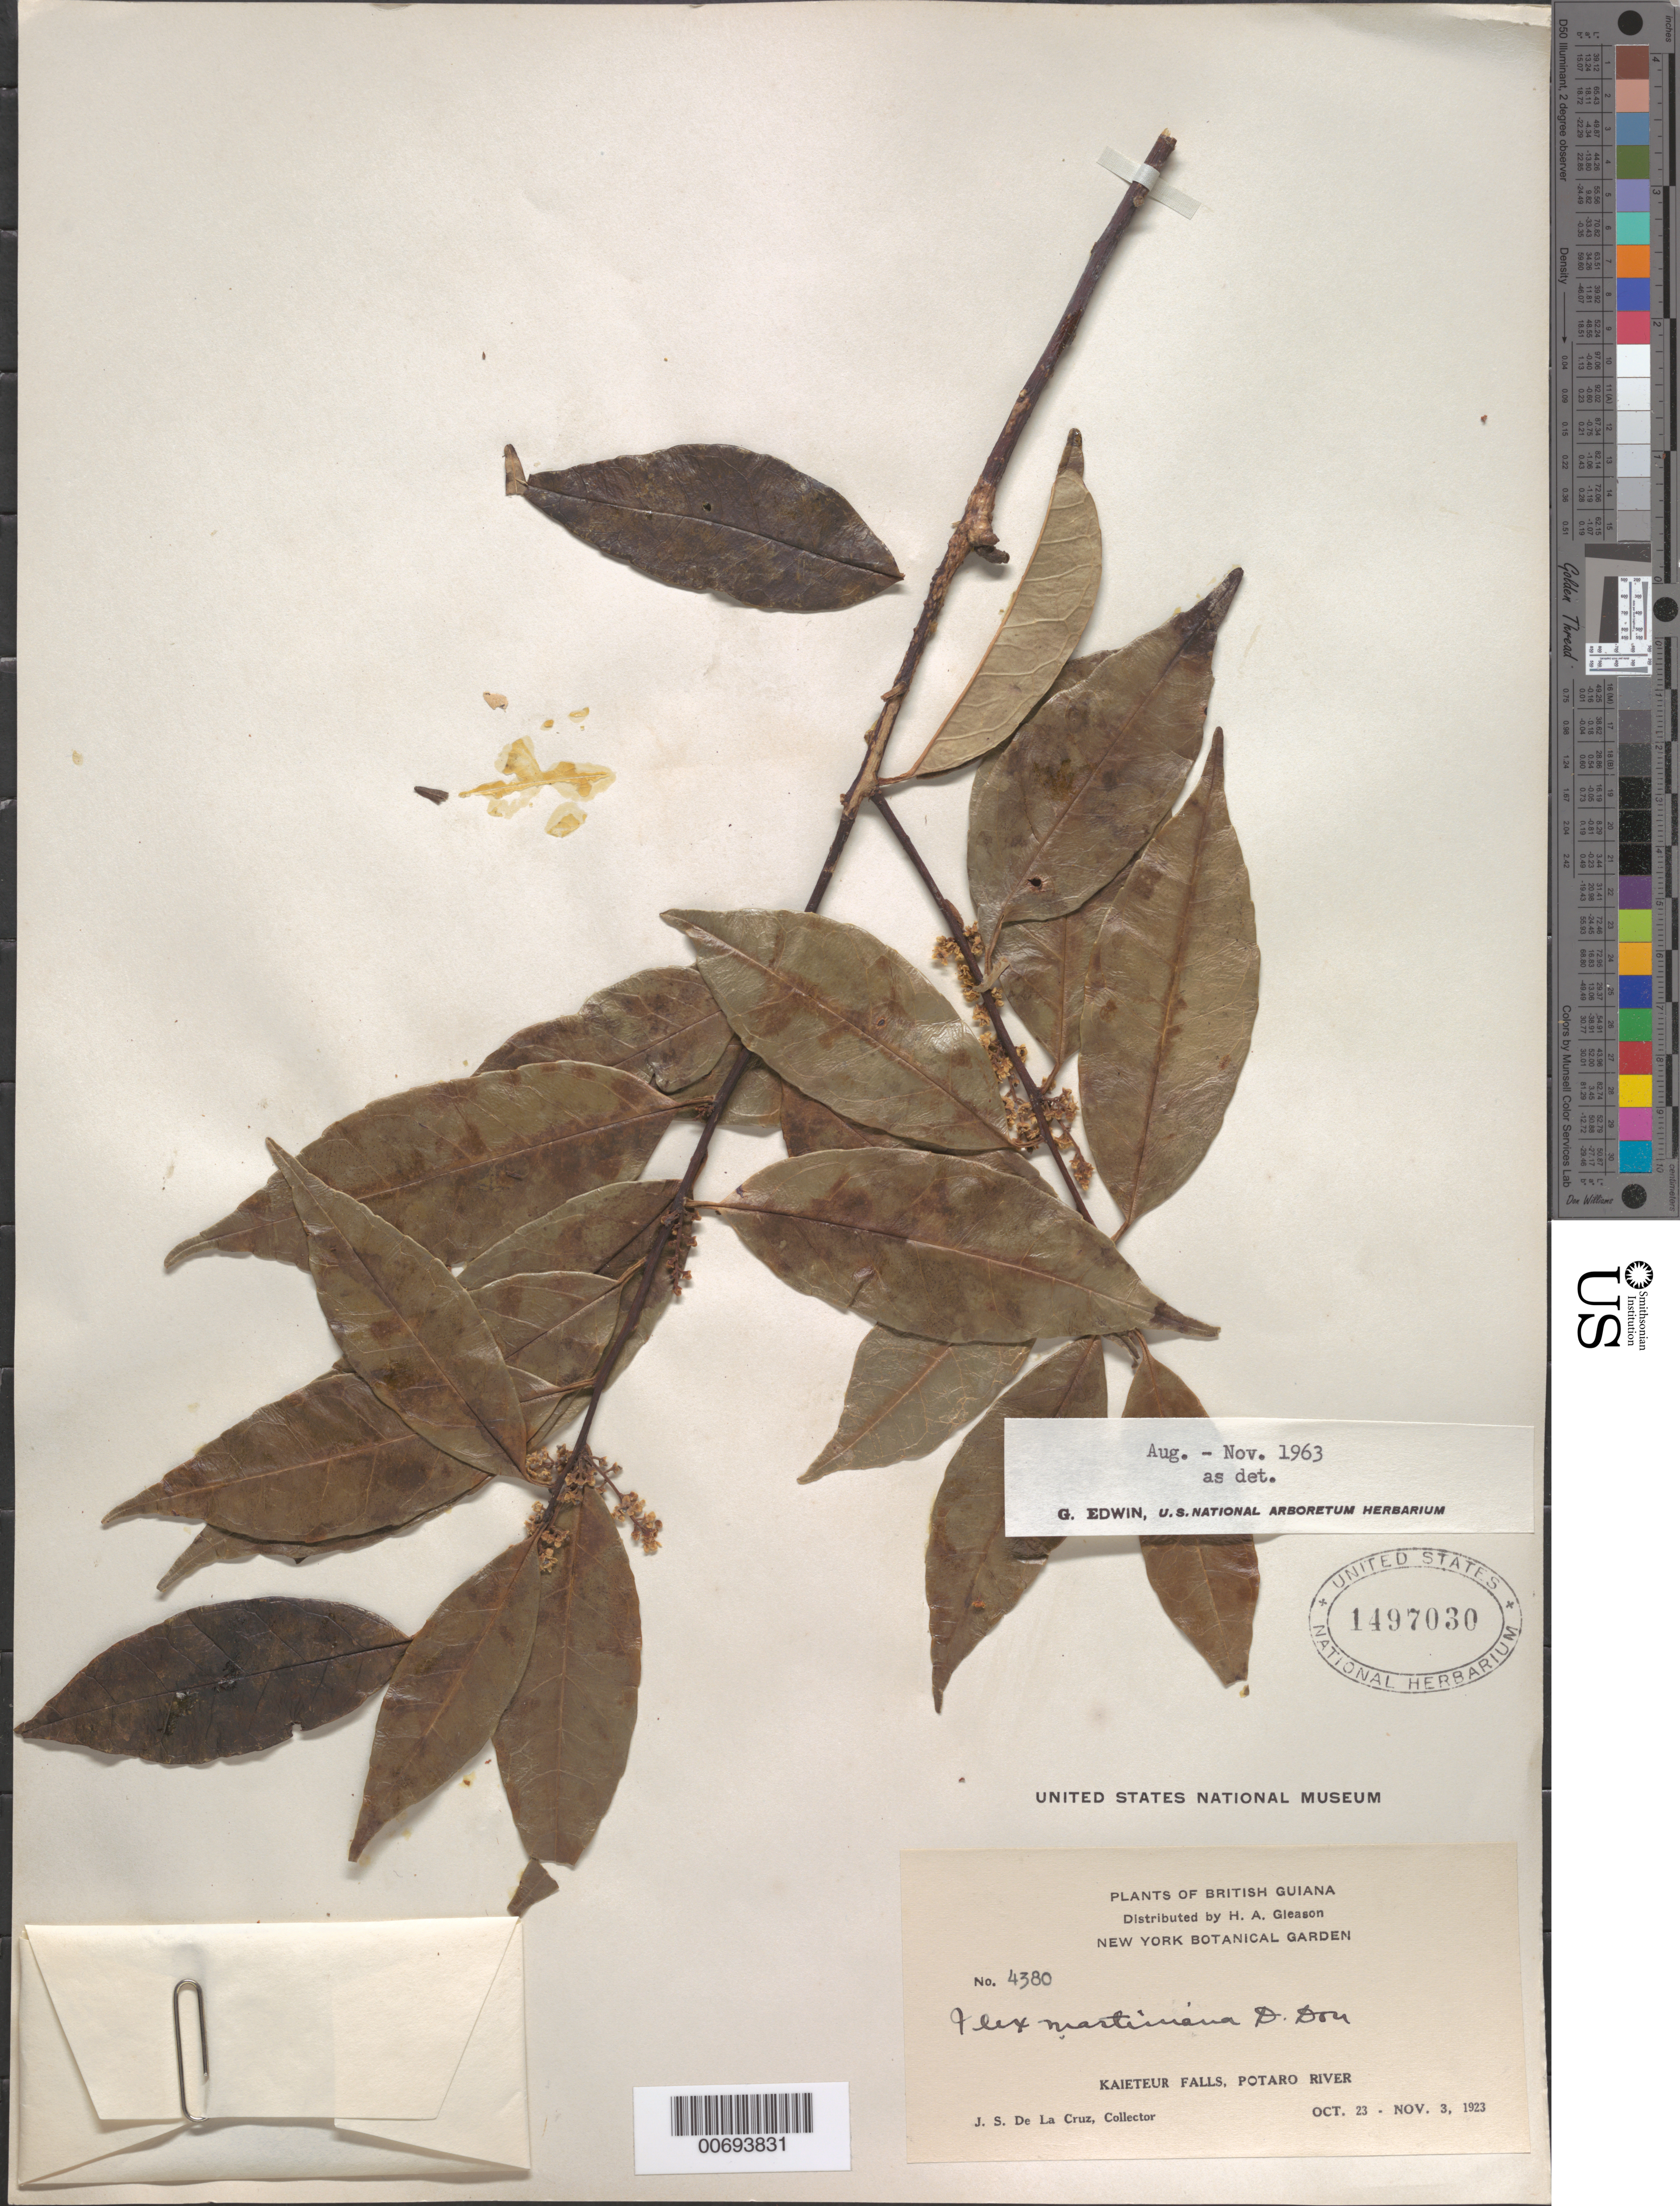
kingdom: Plantae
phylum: Tracheophyta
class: Magnoliopsida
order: Aquifoliales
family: Aquifoliaceae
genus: Ilex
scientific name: Ilex martiniana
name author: D. Don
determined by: Edwin, G.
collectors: J. S. de la Cruz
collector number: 4380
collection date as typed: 23-Oct-23 to 3-Nov-23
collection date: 1923-10-23/1923-11-03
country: Guyana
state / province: Potaro-Siparuni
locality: Kaieteur Falls, Potaro R.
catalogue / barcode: US 1497030